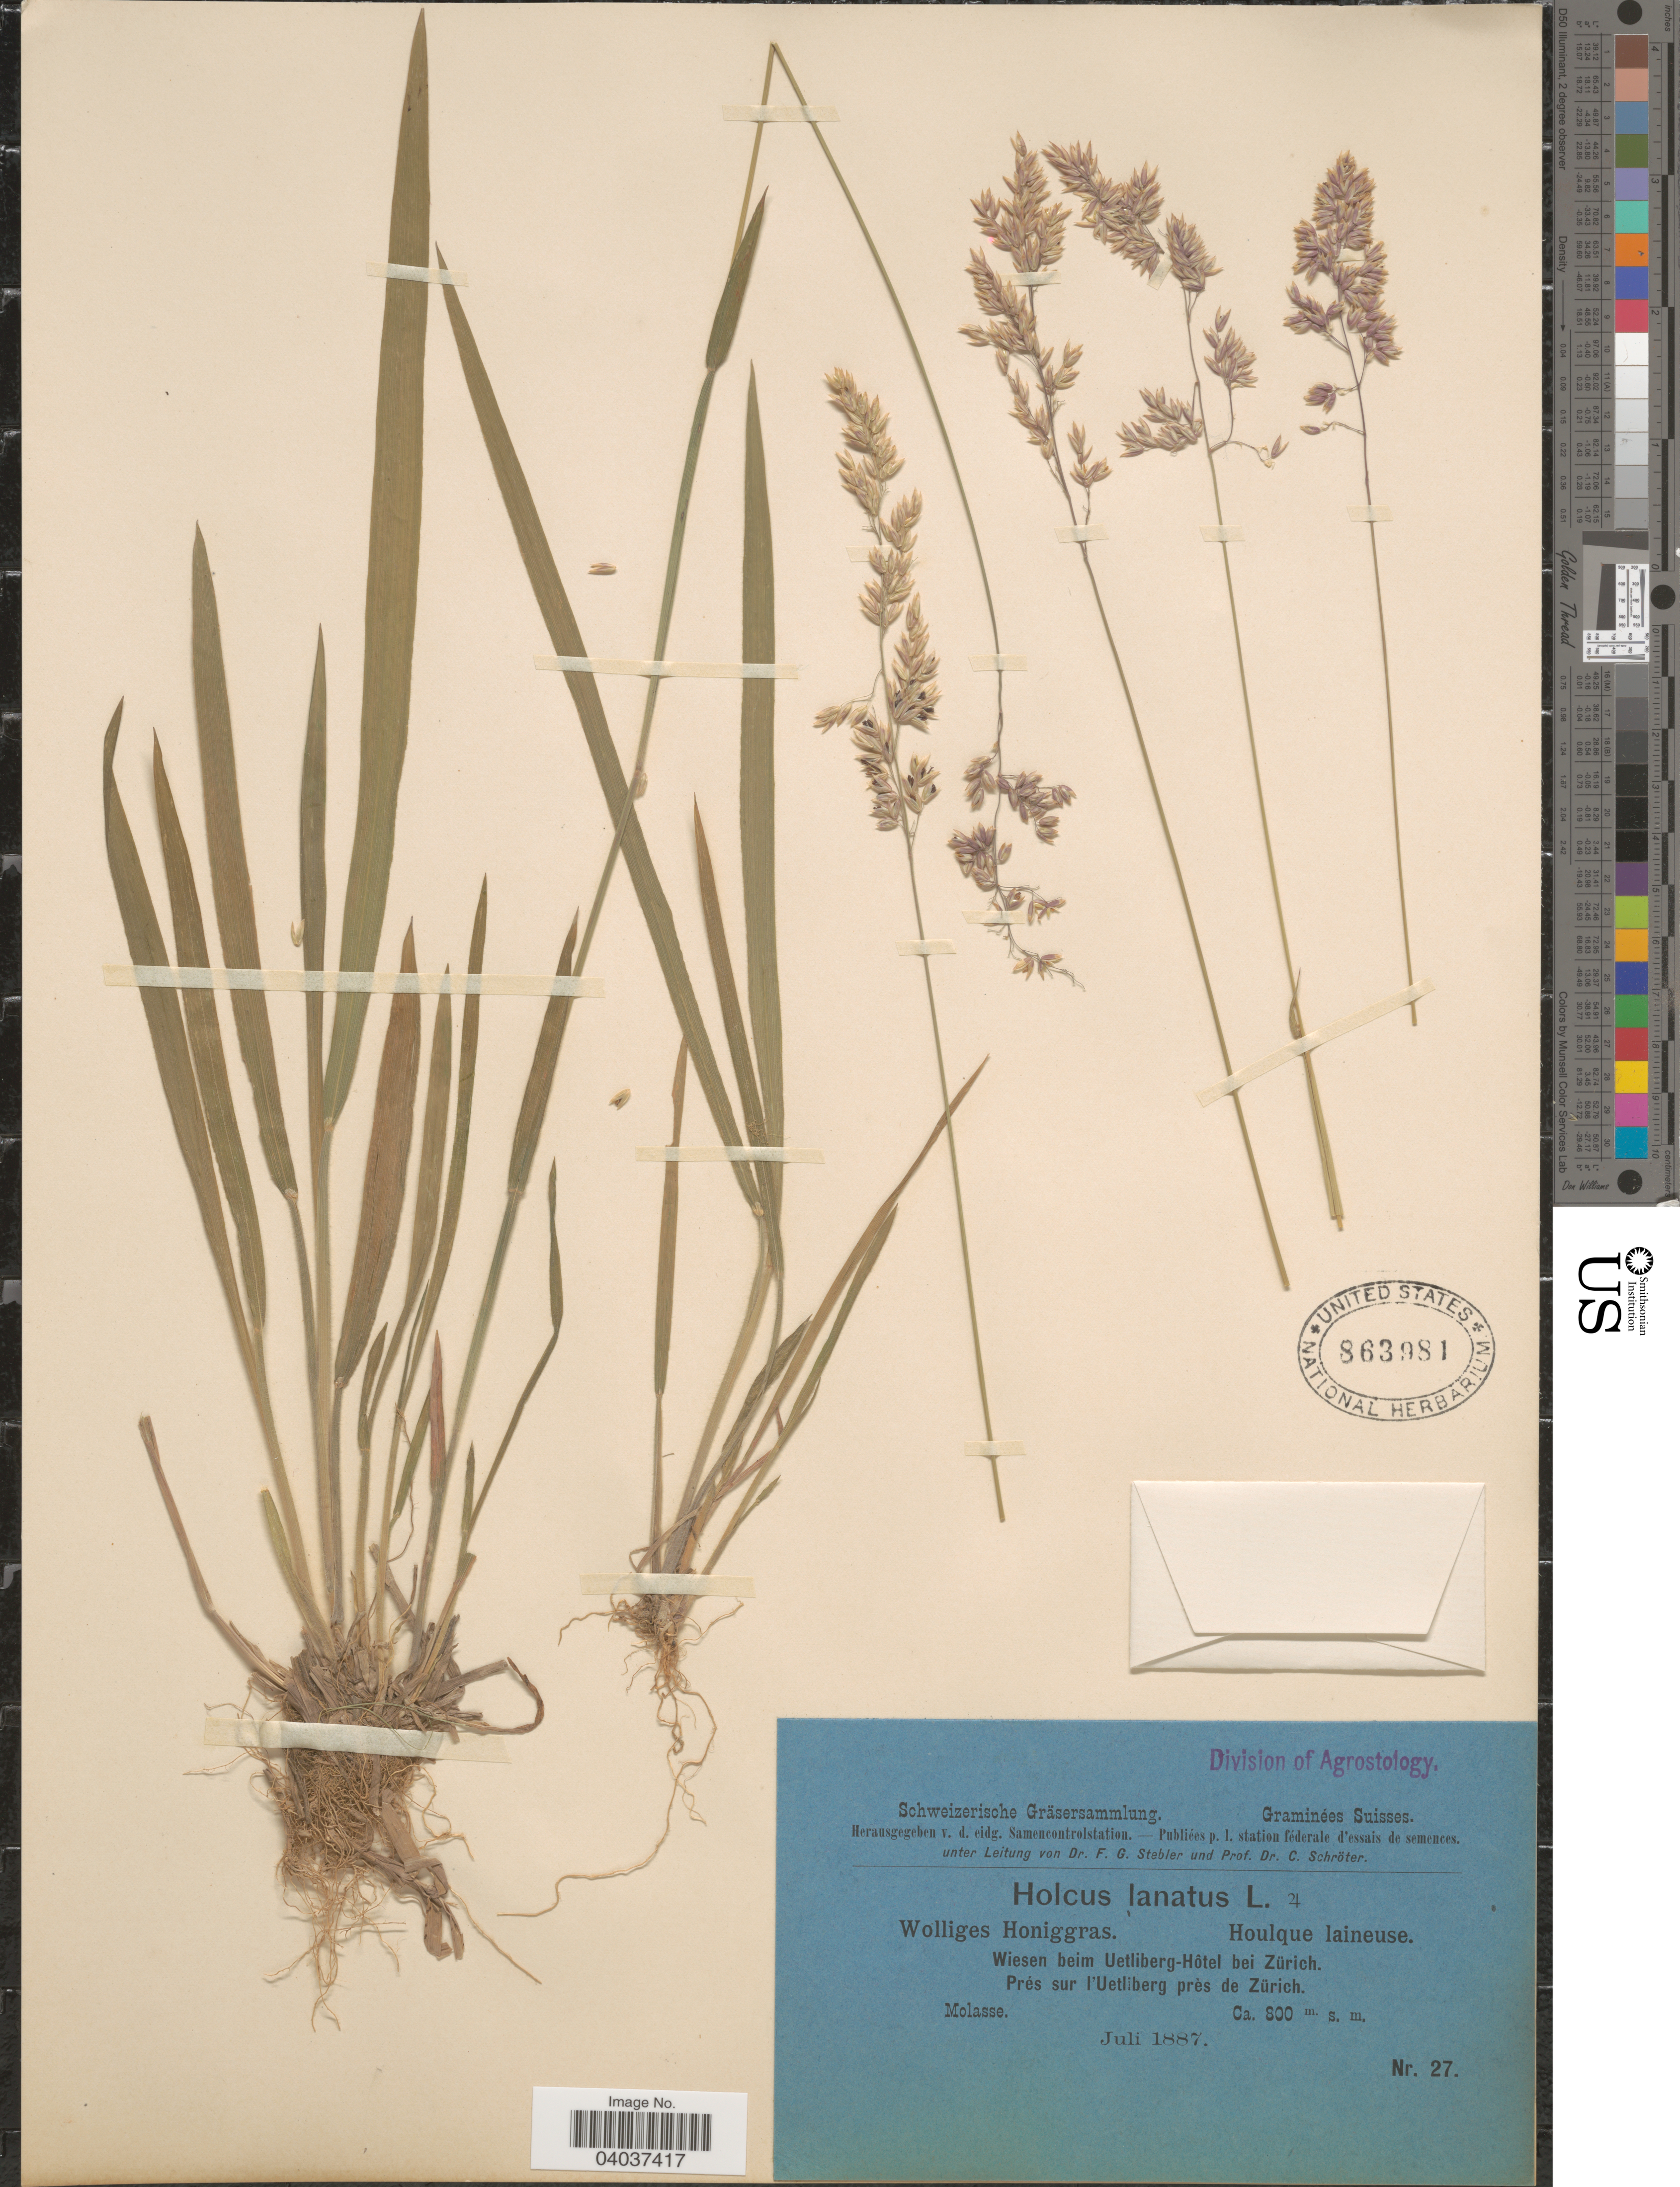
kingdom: Plantae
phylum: Tracheophyta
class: Liliopsida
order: Poales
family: Poaceae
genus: Holcus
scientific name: Holcus lanatus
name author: L.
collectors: Stebler, F.G. & Schröter, C.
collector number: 27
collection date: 1887-07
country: Switzerland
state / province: Zurich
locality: Wiesen beim Uetliberg-Hôtel bei Zürich. Prés sur l'Uetliberg près de Zürich. Molasse.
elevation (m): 800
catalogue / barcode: US 863981